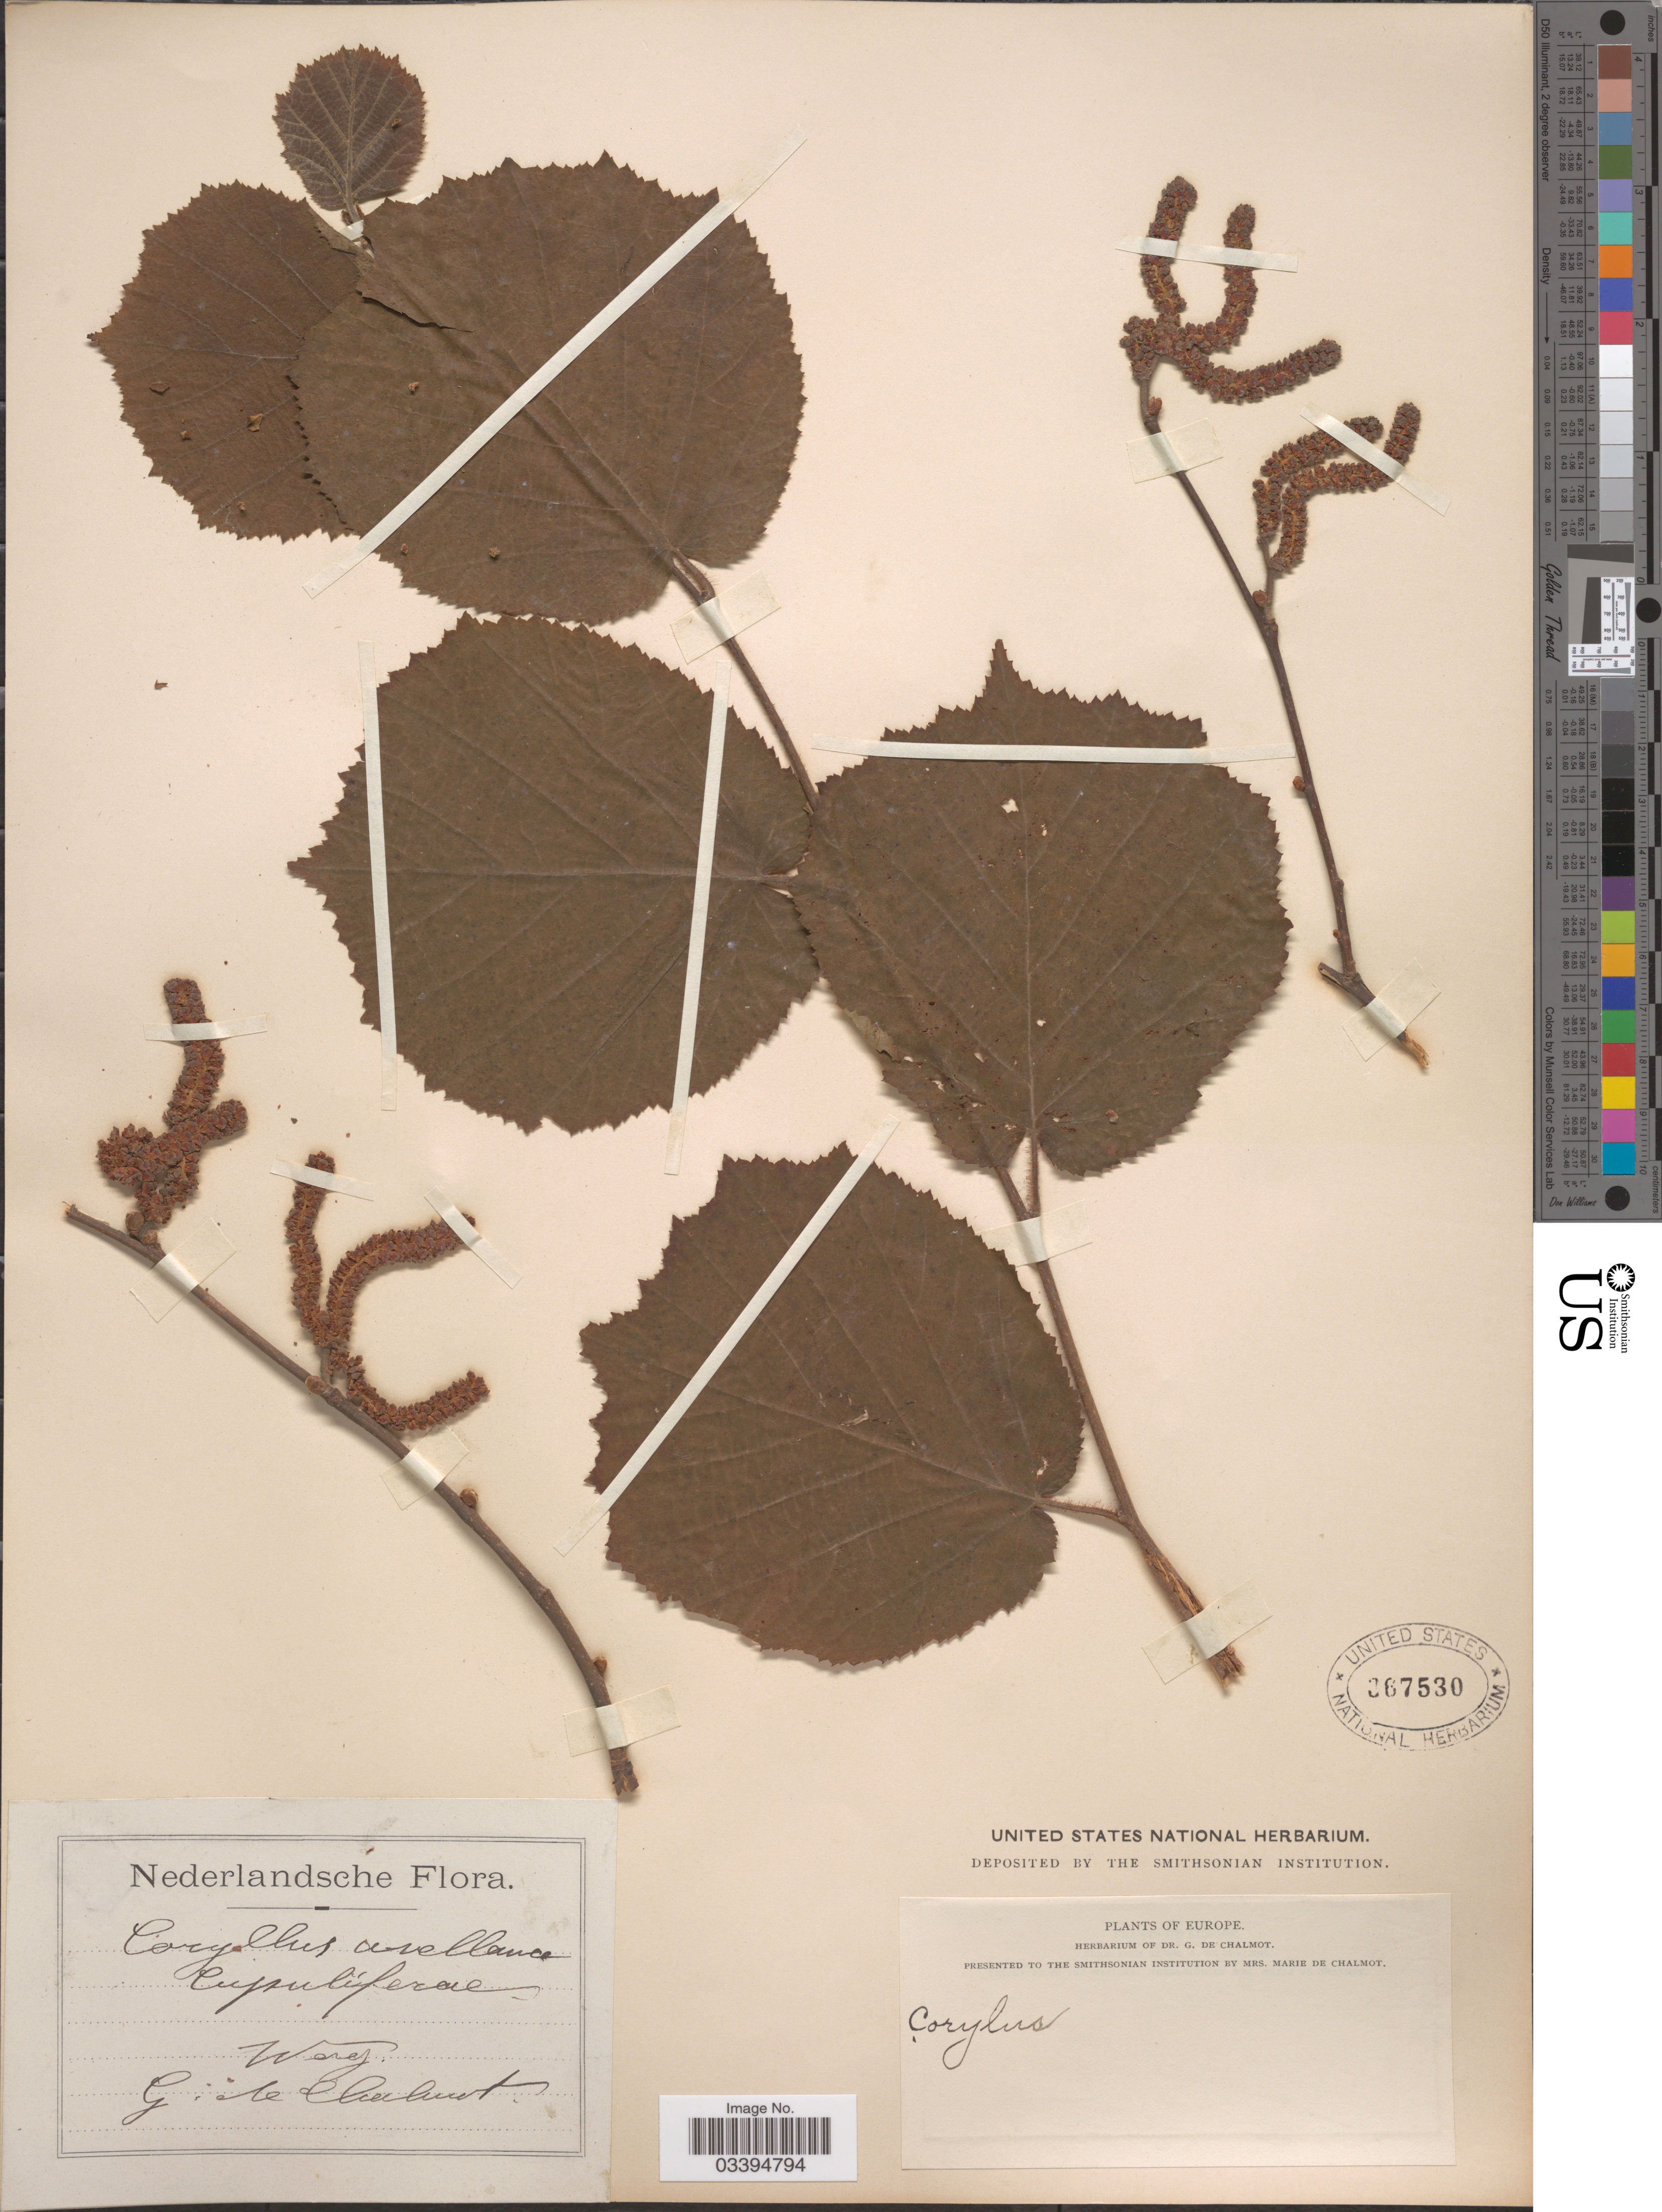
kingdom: Plantae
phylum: Tracheophyta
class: Magnoliopsida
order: Fagales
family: Betulaceae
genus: Corylus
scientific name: Corylus avellana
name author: L.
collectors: G. de Chalmot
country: Netherlands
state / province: Gelderland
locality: Wag.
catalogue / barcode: US 367530